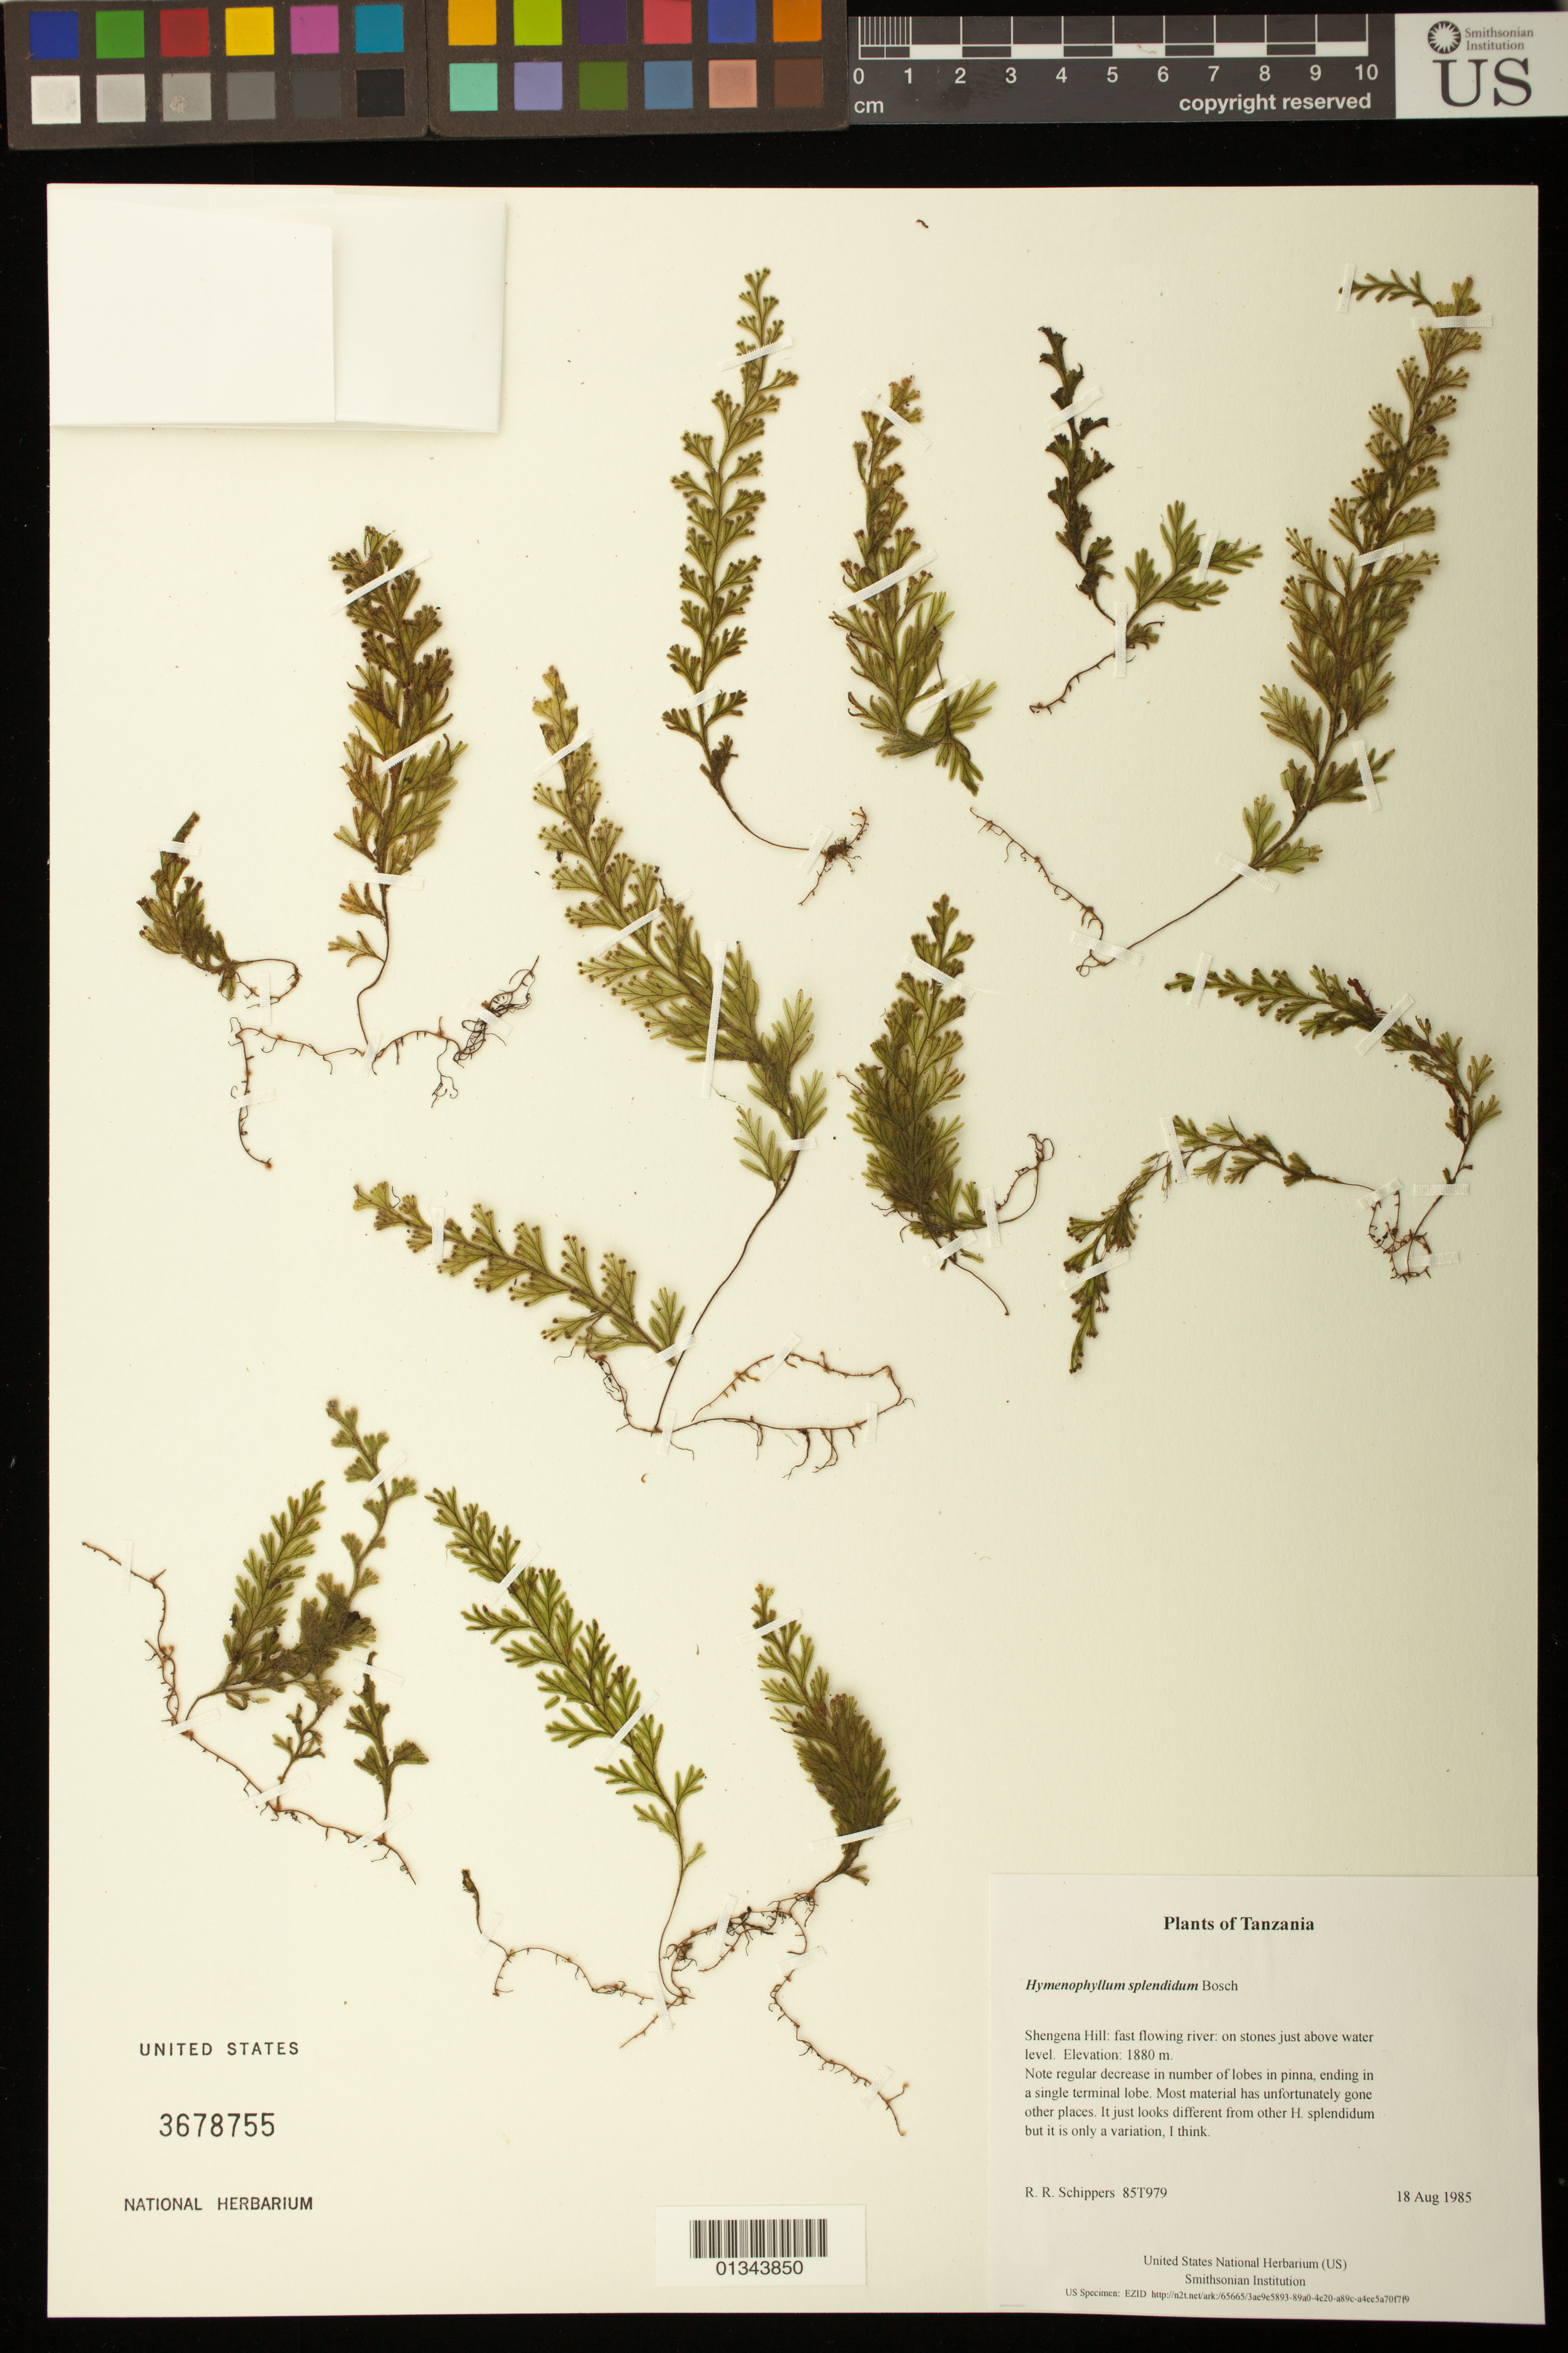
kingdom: Plantae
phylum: Tracheophyta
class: Polypodiopsida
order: Hymenophyllales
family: Hymenophyllaceae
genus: Hymenophyllum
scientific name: Hymenophyllum splendidum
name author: Bosch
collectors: R. R. Schippers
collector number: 85T979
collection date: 1985-08-18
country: Tanzania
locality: Shengena Hill: fast flowing river: on stones just above water level.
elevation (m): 1880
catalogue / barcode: US 3678755